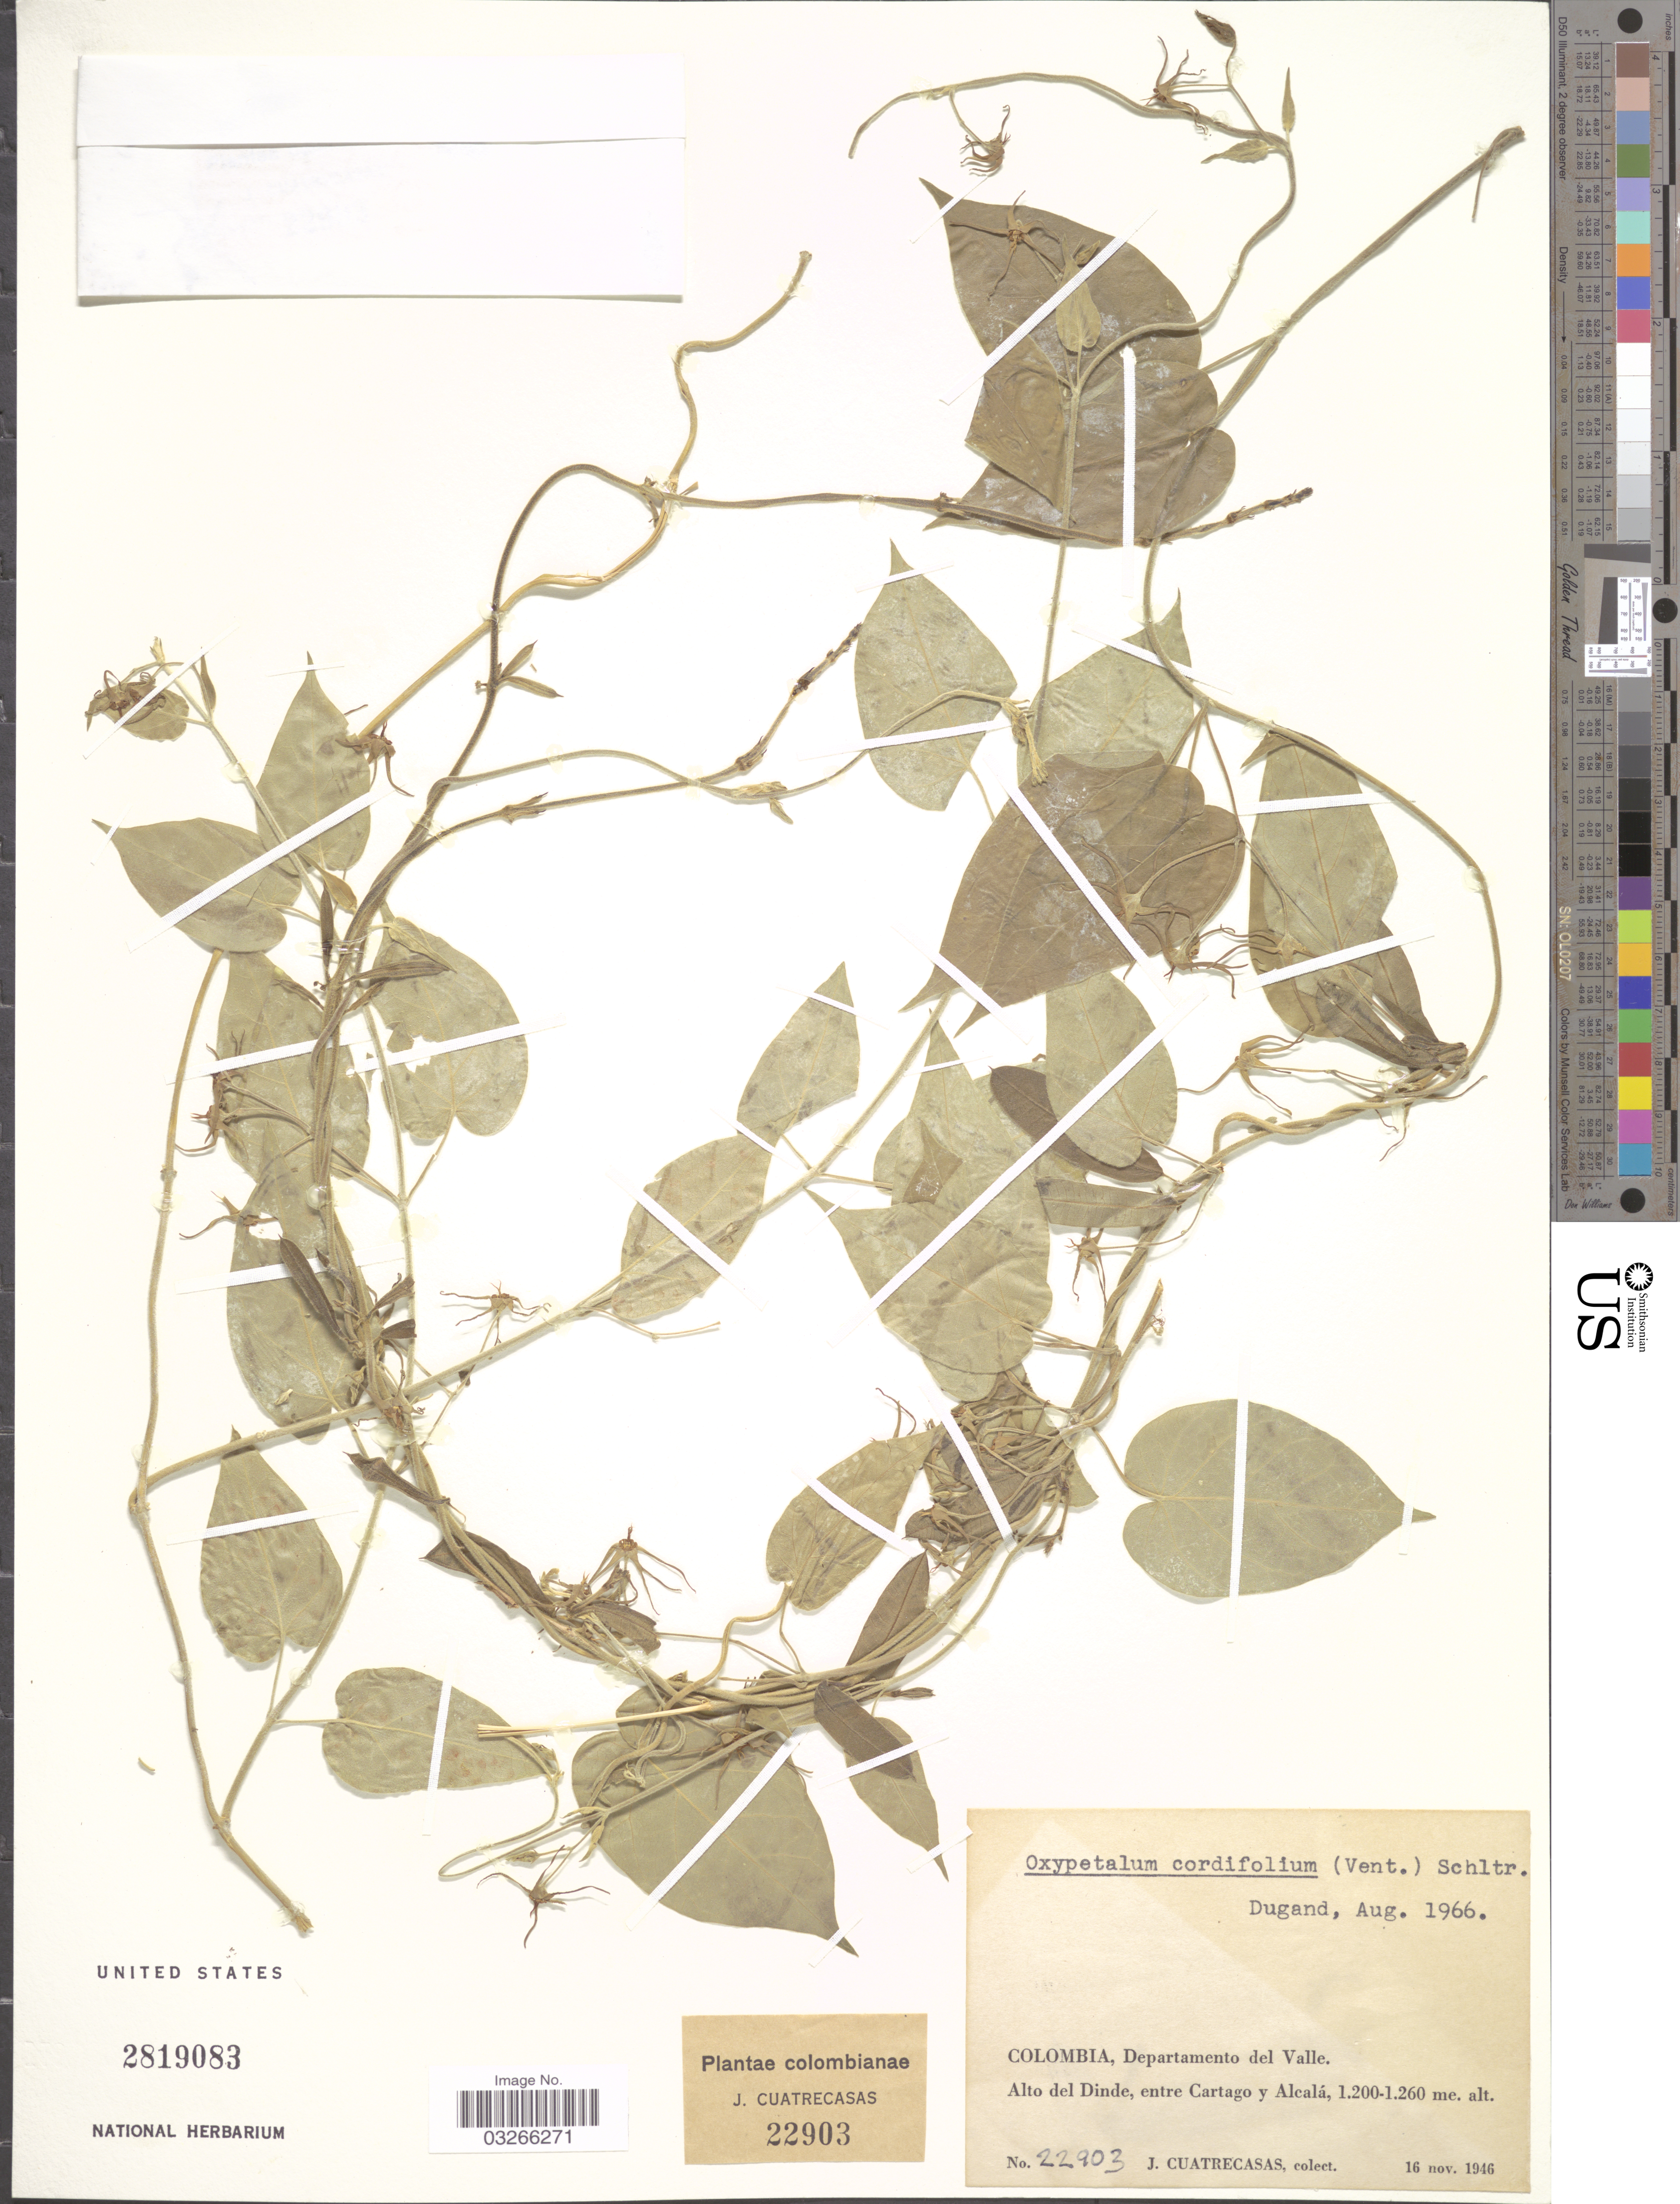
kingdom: Plantae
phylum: Tracheophyta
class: Magnoliopsida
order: Gentianales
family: Apocynaceae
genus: Oxypetalum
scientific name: Oxypetalum cordifolium subsp. cordifolium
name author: (Vent.) Schltr.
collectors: J. Cuatrecasas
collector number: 22903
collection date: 1946-11-16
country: Colombia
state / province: Valle del Cauca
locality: Departamento del Valle. Alto del Dinde, entre Cartago y Alcalá.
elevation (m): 1200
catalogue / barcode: US 2819083